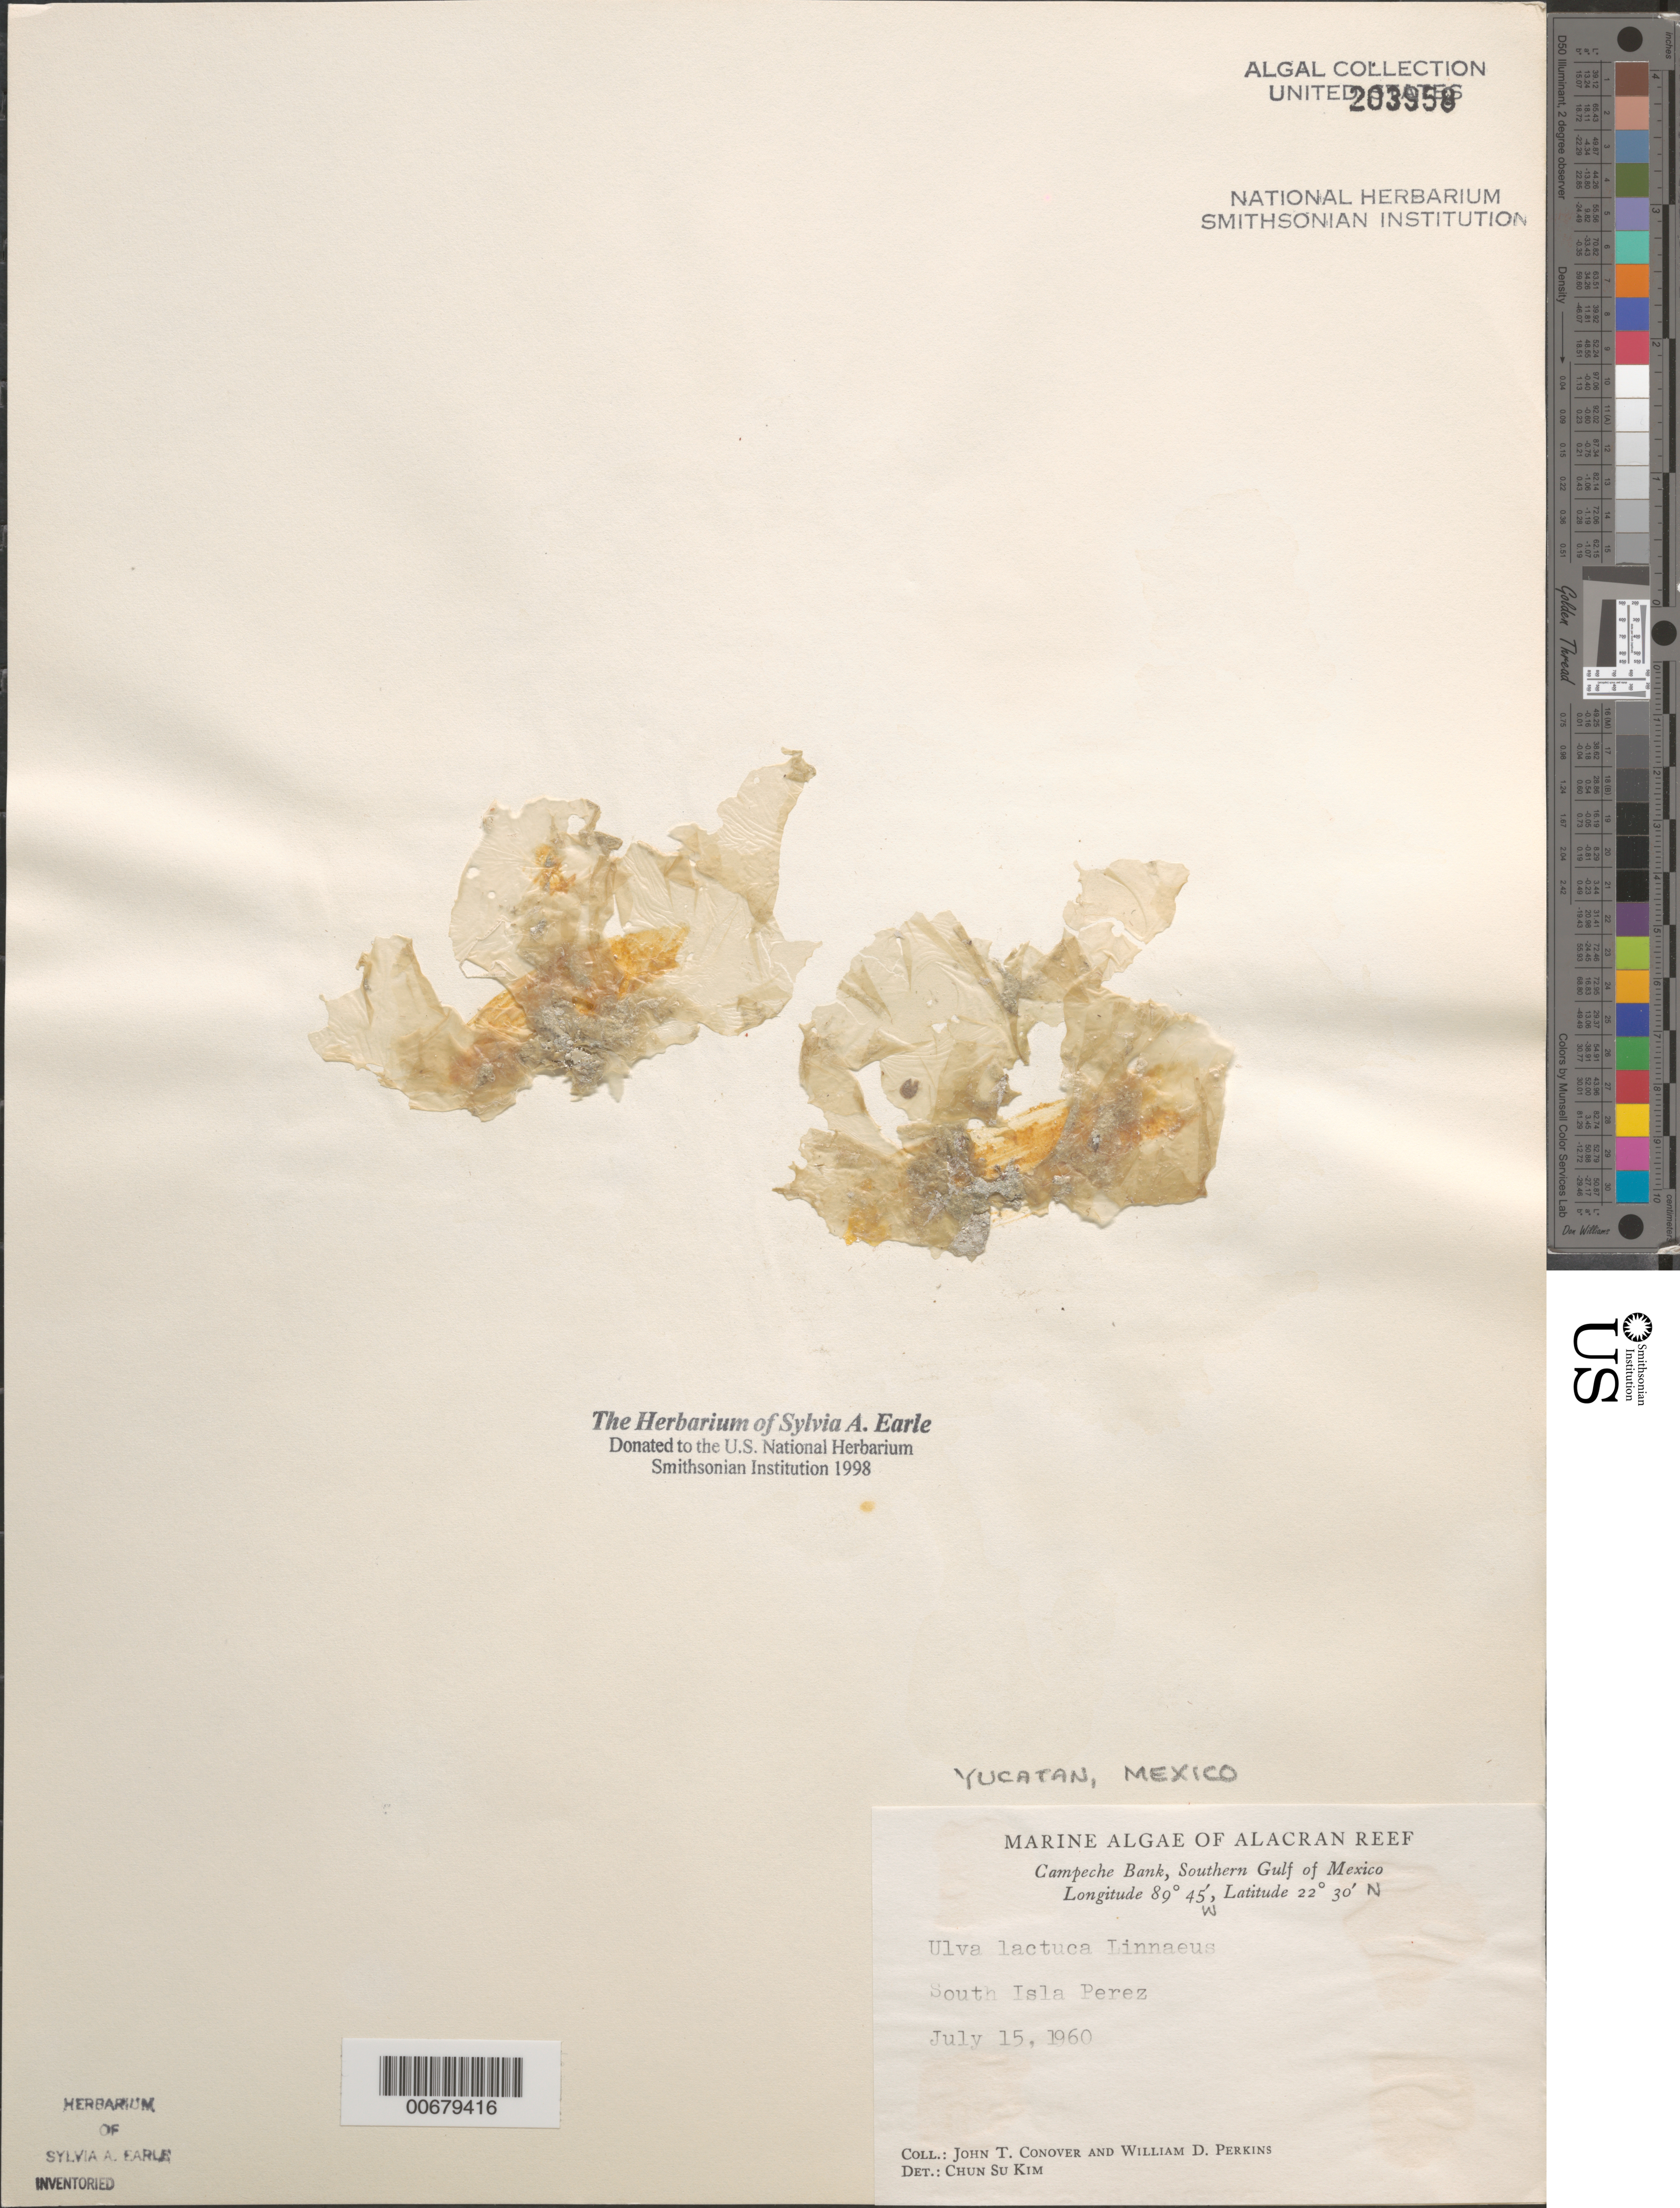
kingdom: Plantae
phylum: Chlorophyta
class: Ulvophyceae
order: Ulvales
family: Ulvaceae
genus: Ulva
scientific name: Ulva lactuca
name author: L.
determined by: Kim, Chun Su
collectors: J. T. Conover & W. D. Perkins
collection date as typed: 15 Jul 1960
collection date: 1960-07-15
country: Mexico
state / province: Yucatán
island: Isla Perez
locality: Alacran Reef, Campeche Bank, southern Gulf of Mexico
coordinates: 22 30' N, 89 45' W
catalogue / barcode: US 203958